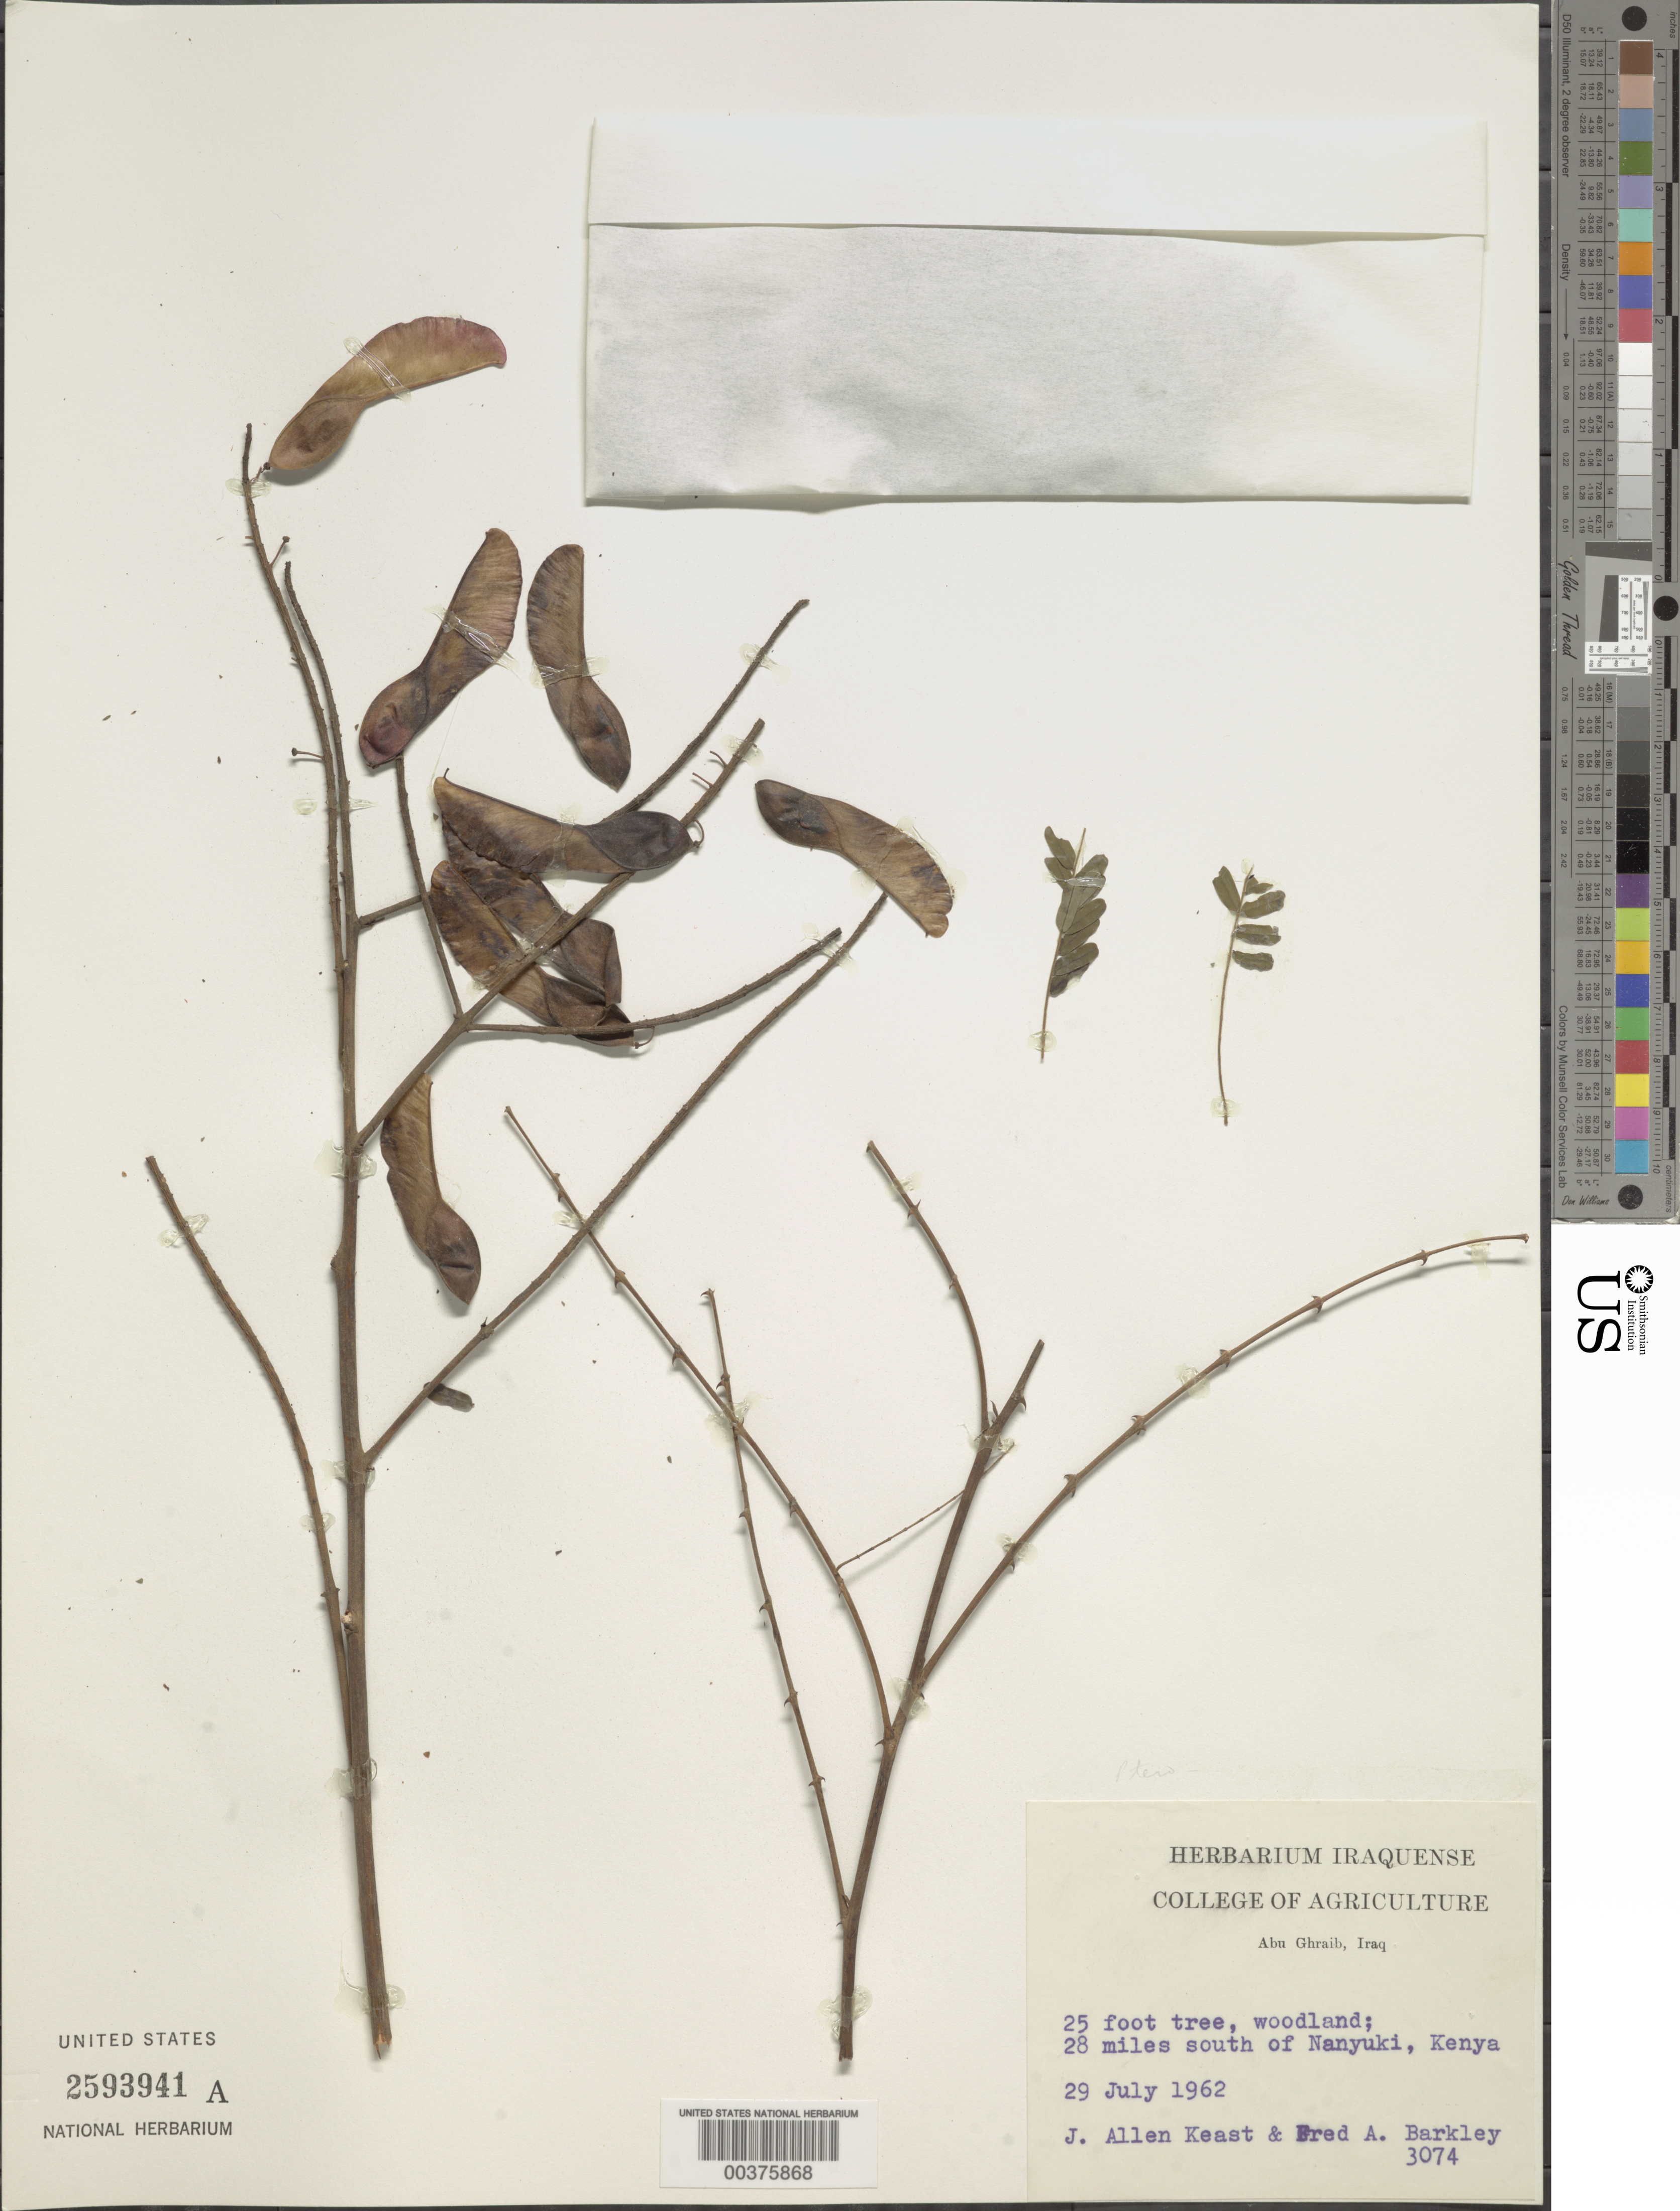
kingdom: Plantae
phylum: Tracheophyta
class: Magnoliopsida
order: Fabales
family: Fabaceae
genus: Pterolobium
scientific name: Pterolobium sp.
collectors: J. Keast & F. A. Barkley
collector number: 3074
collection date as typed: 29 Jul 1962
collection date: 1962-07-29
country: Kenya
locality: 28 mi s of nanyuki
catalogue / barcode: US 2593941A